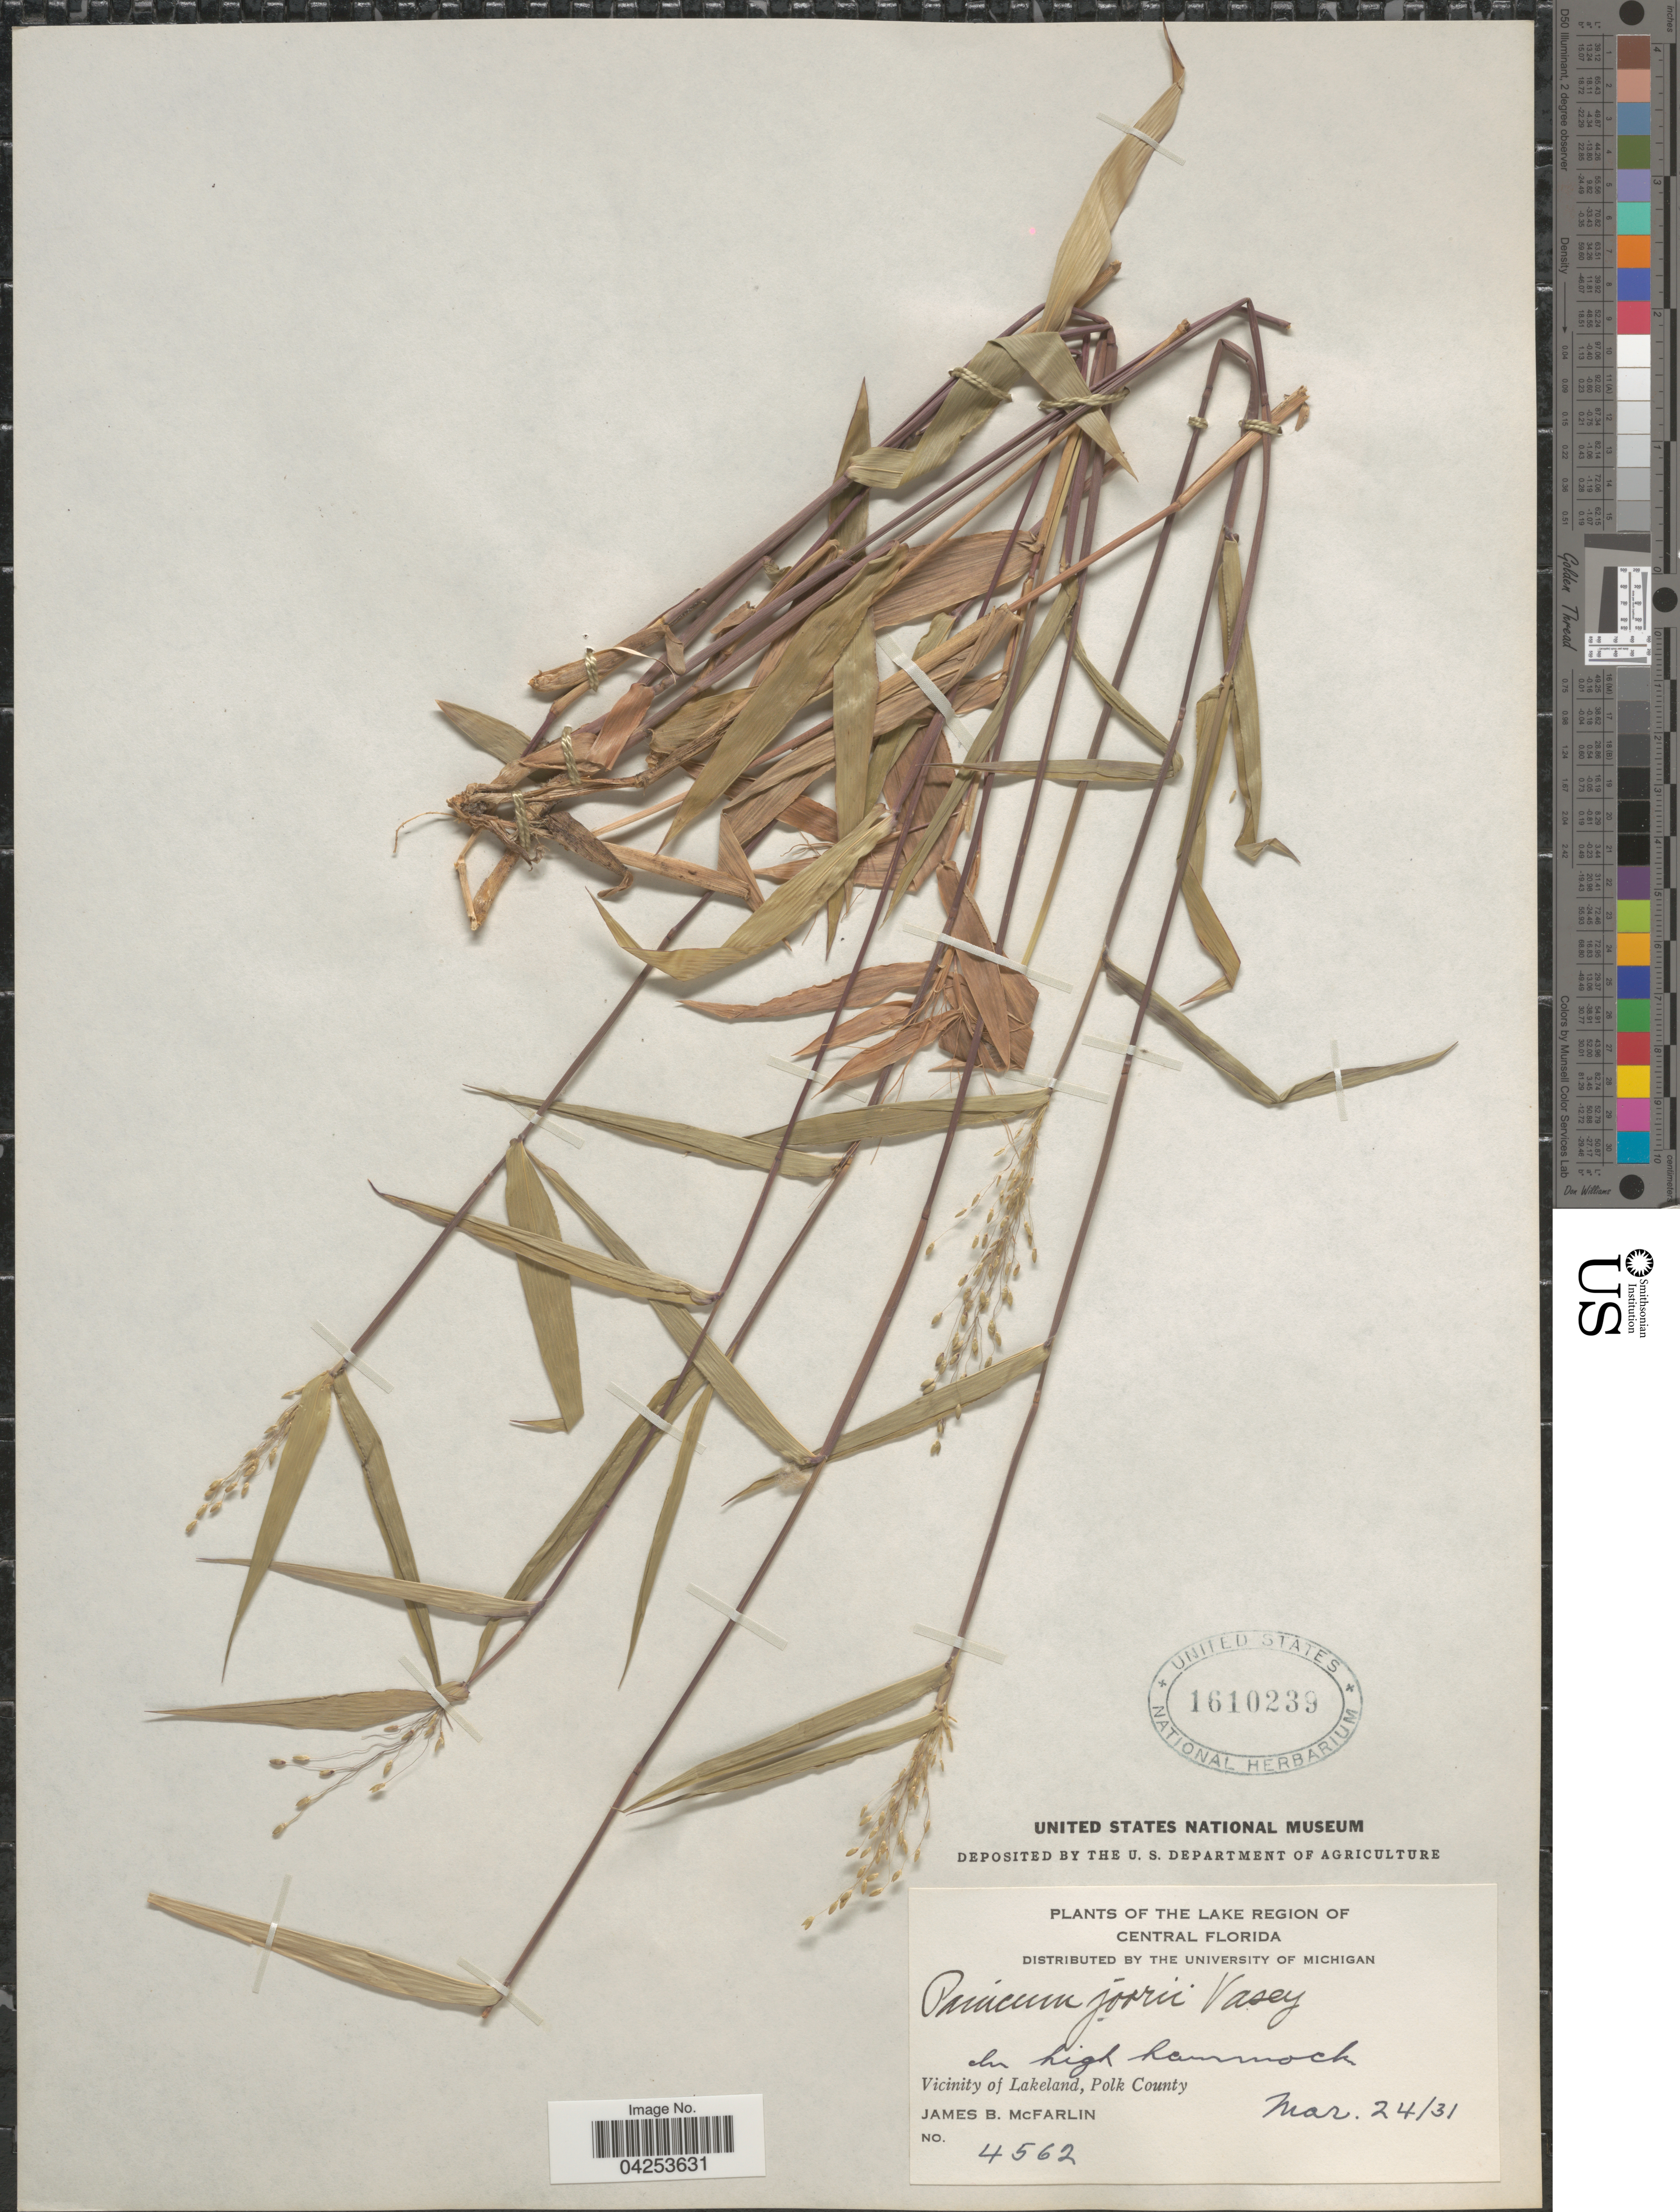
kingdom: Plantae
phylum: Tracheophyta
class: Liliopsida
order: Poales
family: Poaceae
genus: Dichanthelium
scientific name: Dichanthelium commutatum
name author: (Schult.) Gould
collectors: J. McFarlin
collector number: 4562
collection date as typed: Transcribed d/m/y: 24/3/31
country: United States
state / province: Florida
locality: Lake Region of Central Florida. In high hammock. Vicinity of Lakeland, Polk County.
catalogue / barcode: US 1610239